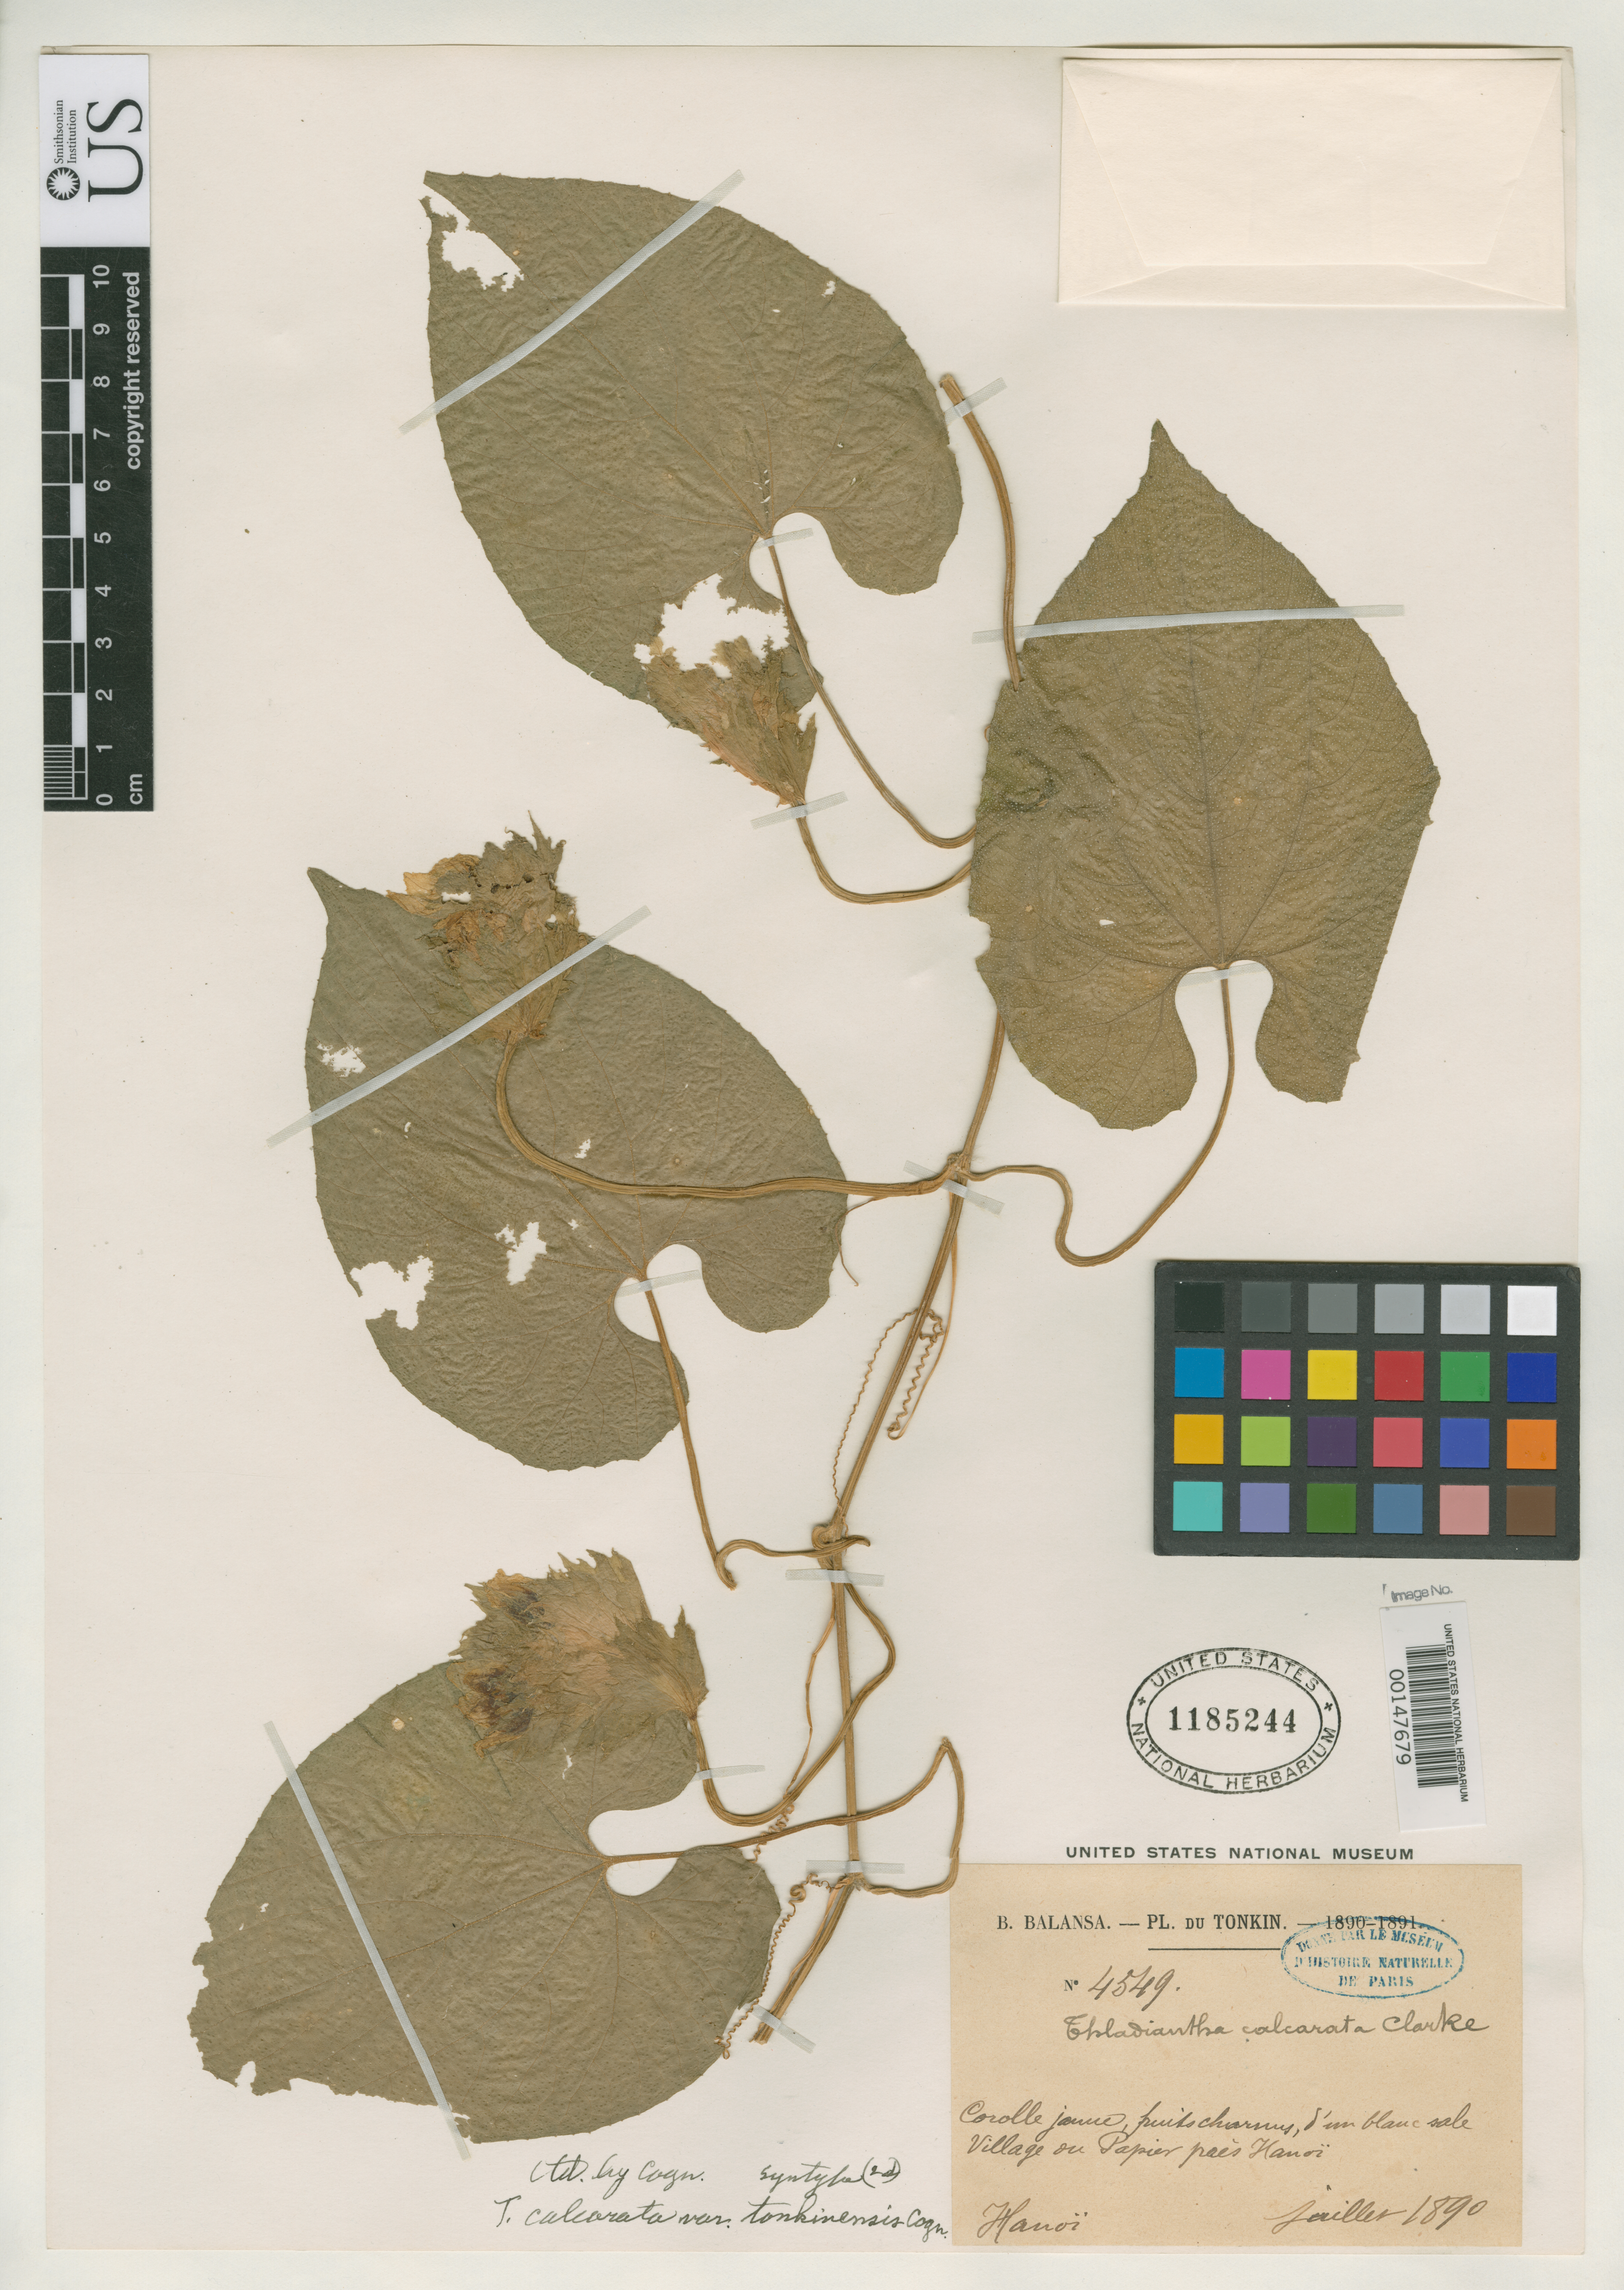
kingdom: Plantae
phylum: Tracheophyta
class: Magnoliopsida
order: Cucurbitales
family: Cucurbitaceae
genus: Thladiantha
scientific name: Thladiantha calcarata var. tonkinensis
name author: Cogn. in Engl.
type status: Syntype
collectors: B. Balansa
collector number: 4549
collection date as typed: Jul 1890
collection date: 1890-07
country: Vietnam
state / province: Tonkin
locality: Hanoi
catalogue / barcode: US 1185244